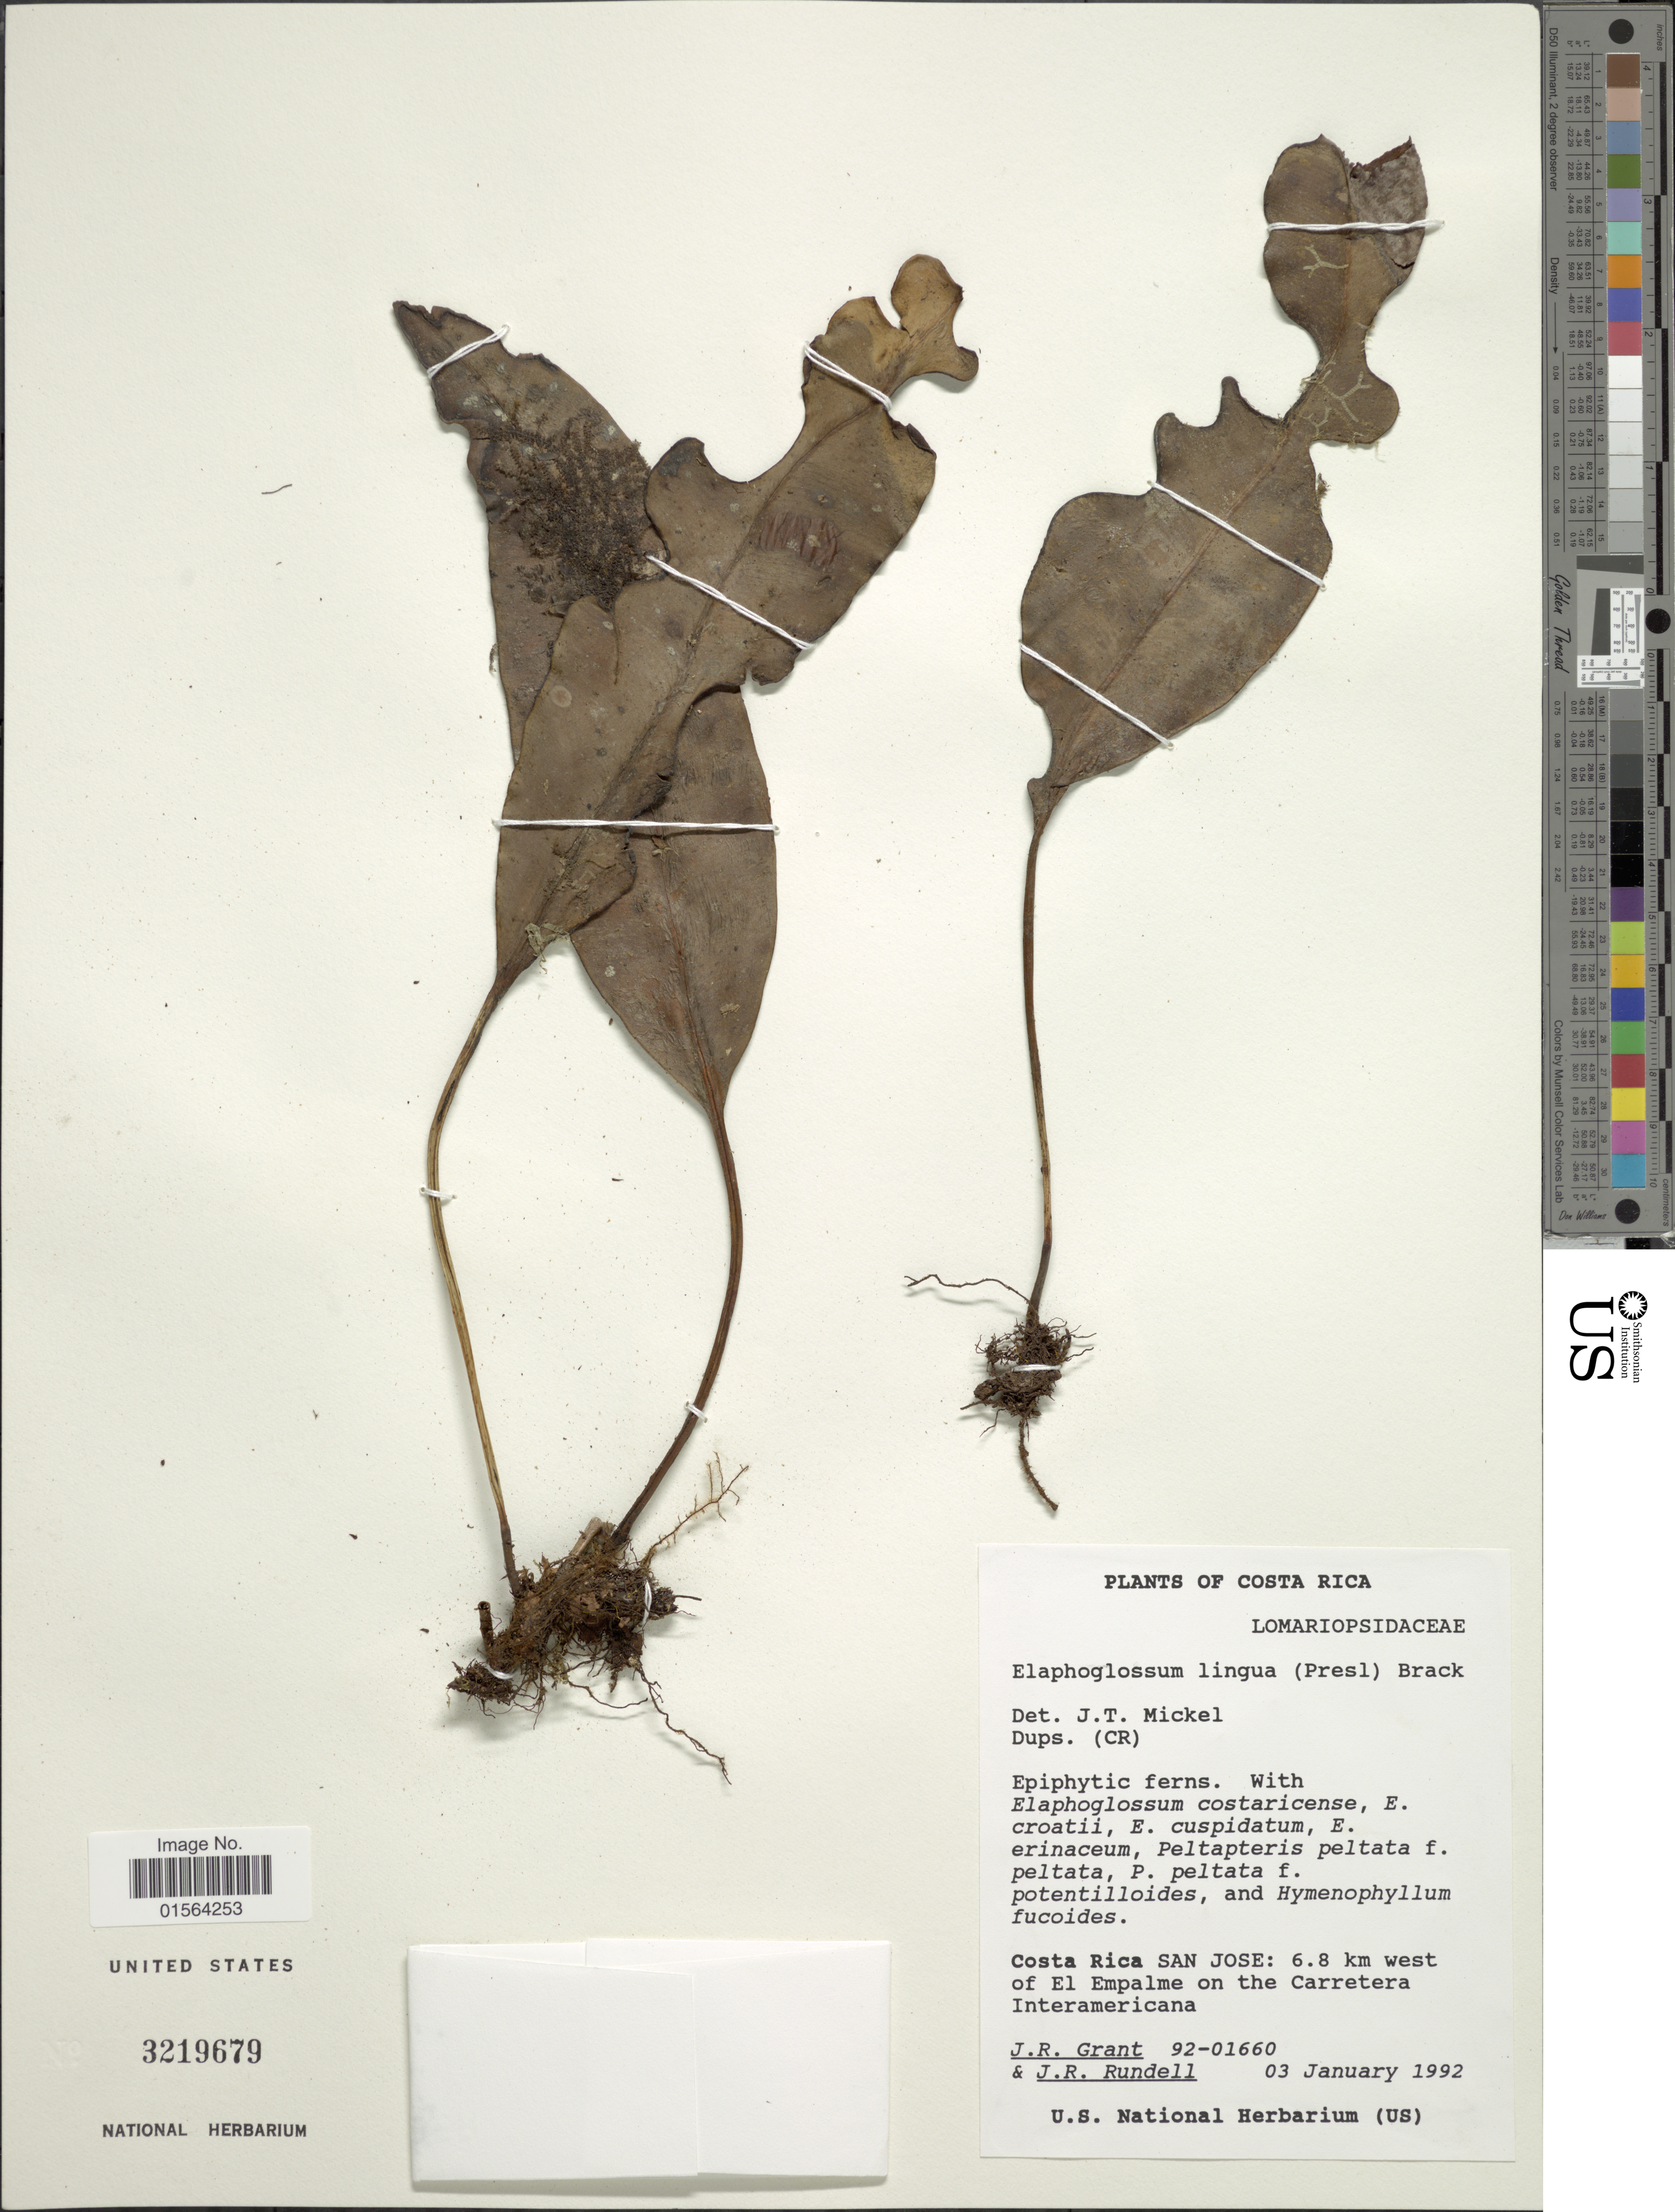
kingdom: Plantae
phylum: Tracheophyta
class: Polypodiopsida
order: Polypodiales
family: Dryopteridaceae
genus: Elaphoglossum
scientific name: Elaphoglossum lingua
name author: (C. Presl) Brack.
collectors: J. Grant & J. R. Rundell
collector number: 92-01660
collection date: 1992-01-03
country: Costa Rica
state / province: San José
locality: San Jose: 6.8 km west of El Empalme on the Carretera Interamericana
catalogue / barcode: US 3219679